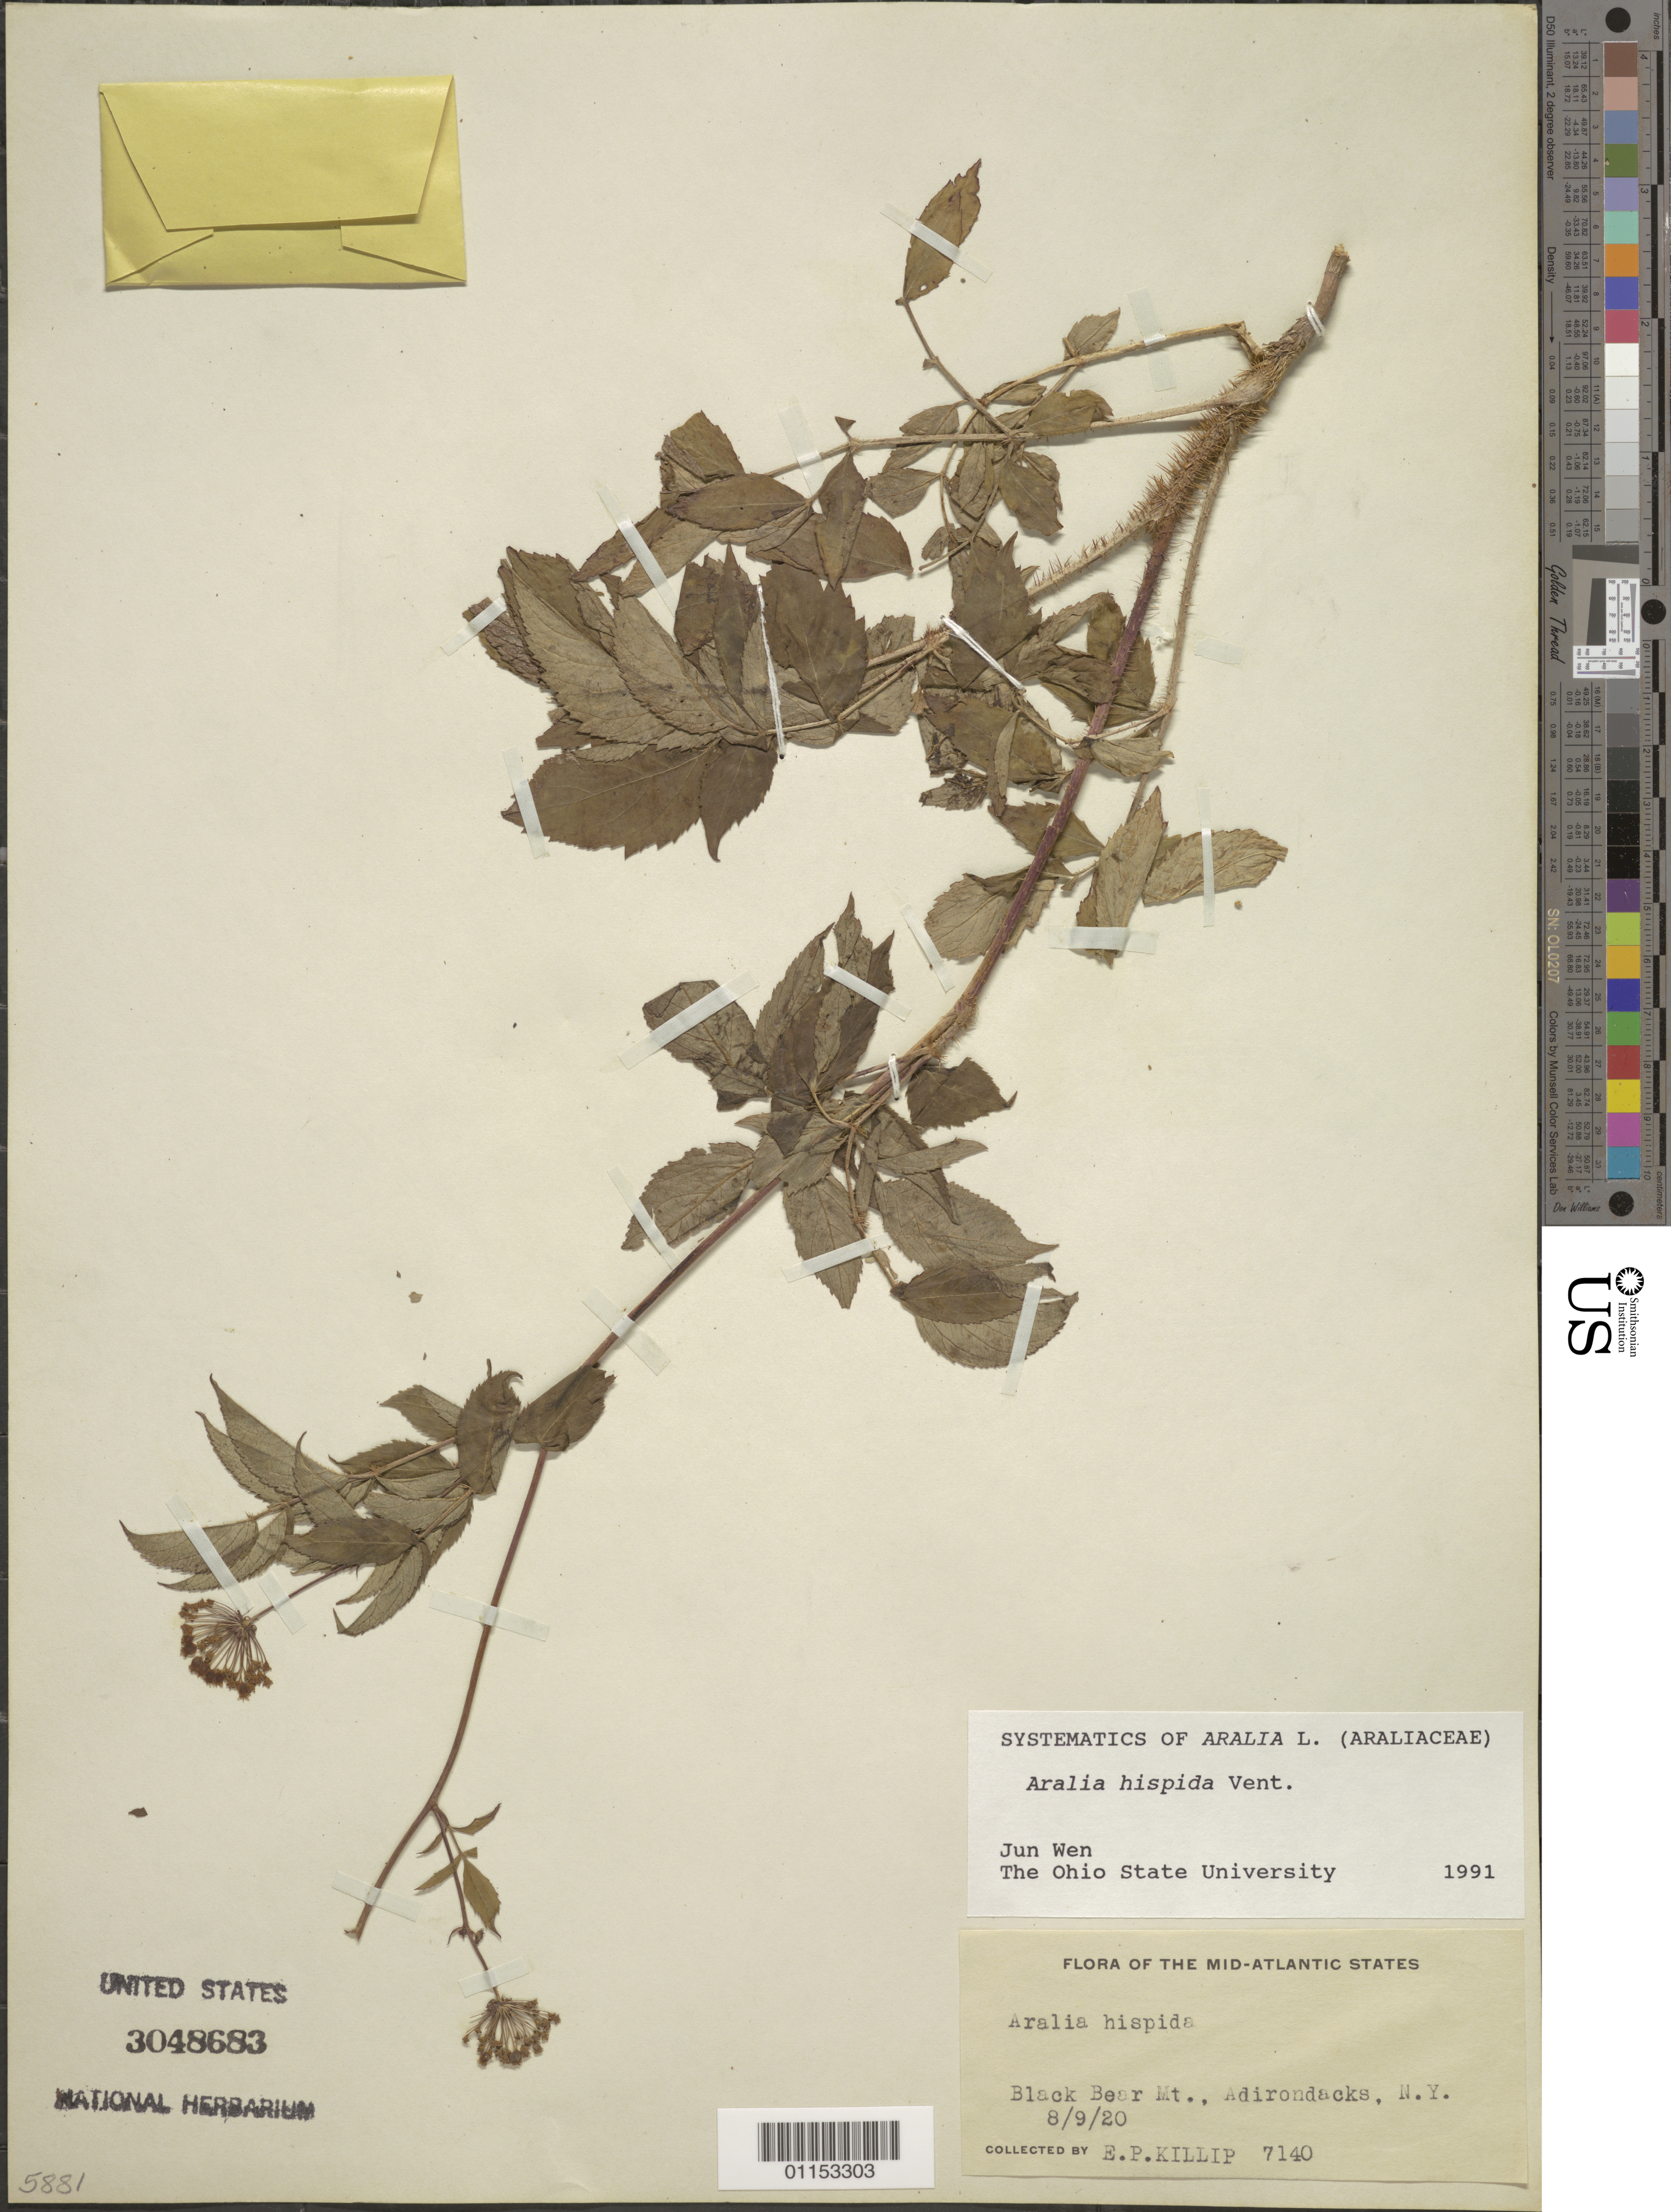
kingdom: Plantae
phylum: Tracheophyta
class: Magnoliopsida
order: Apiales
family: Araliaceae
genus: Aralia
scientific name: Aralia hispida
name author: Vent.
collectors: E. P. Killip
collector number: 7140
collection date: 1920-09-08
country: United States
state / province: New York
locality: Black Bear Mt. Adirondacks.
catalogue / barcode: US 3048683